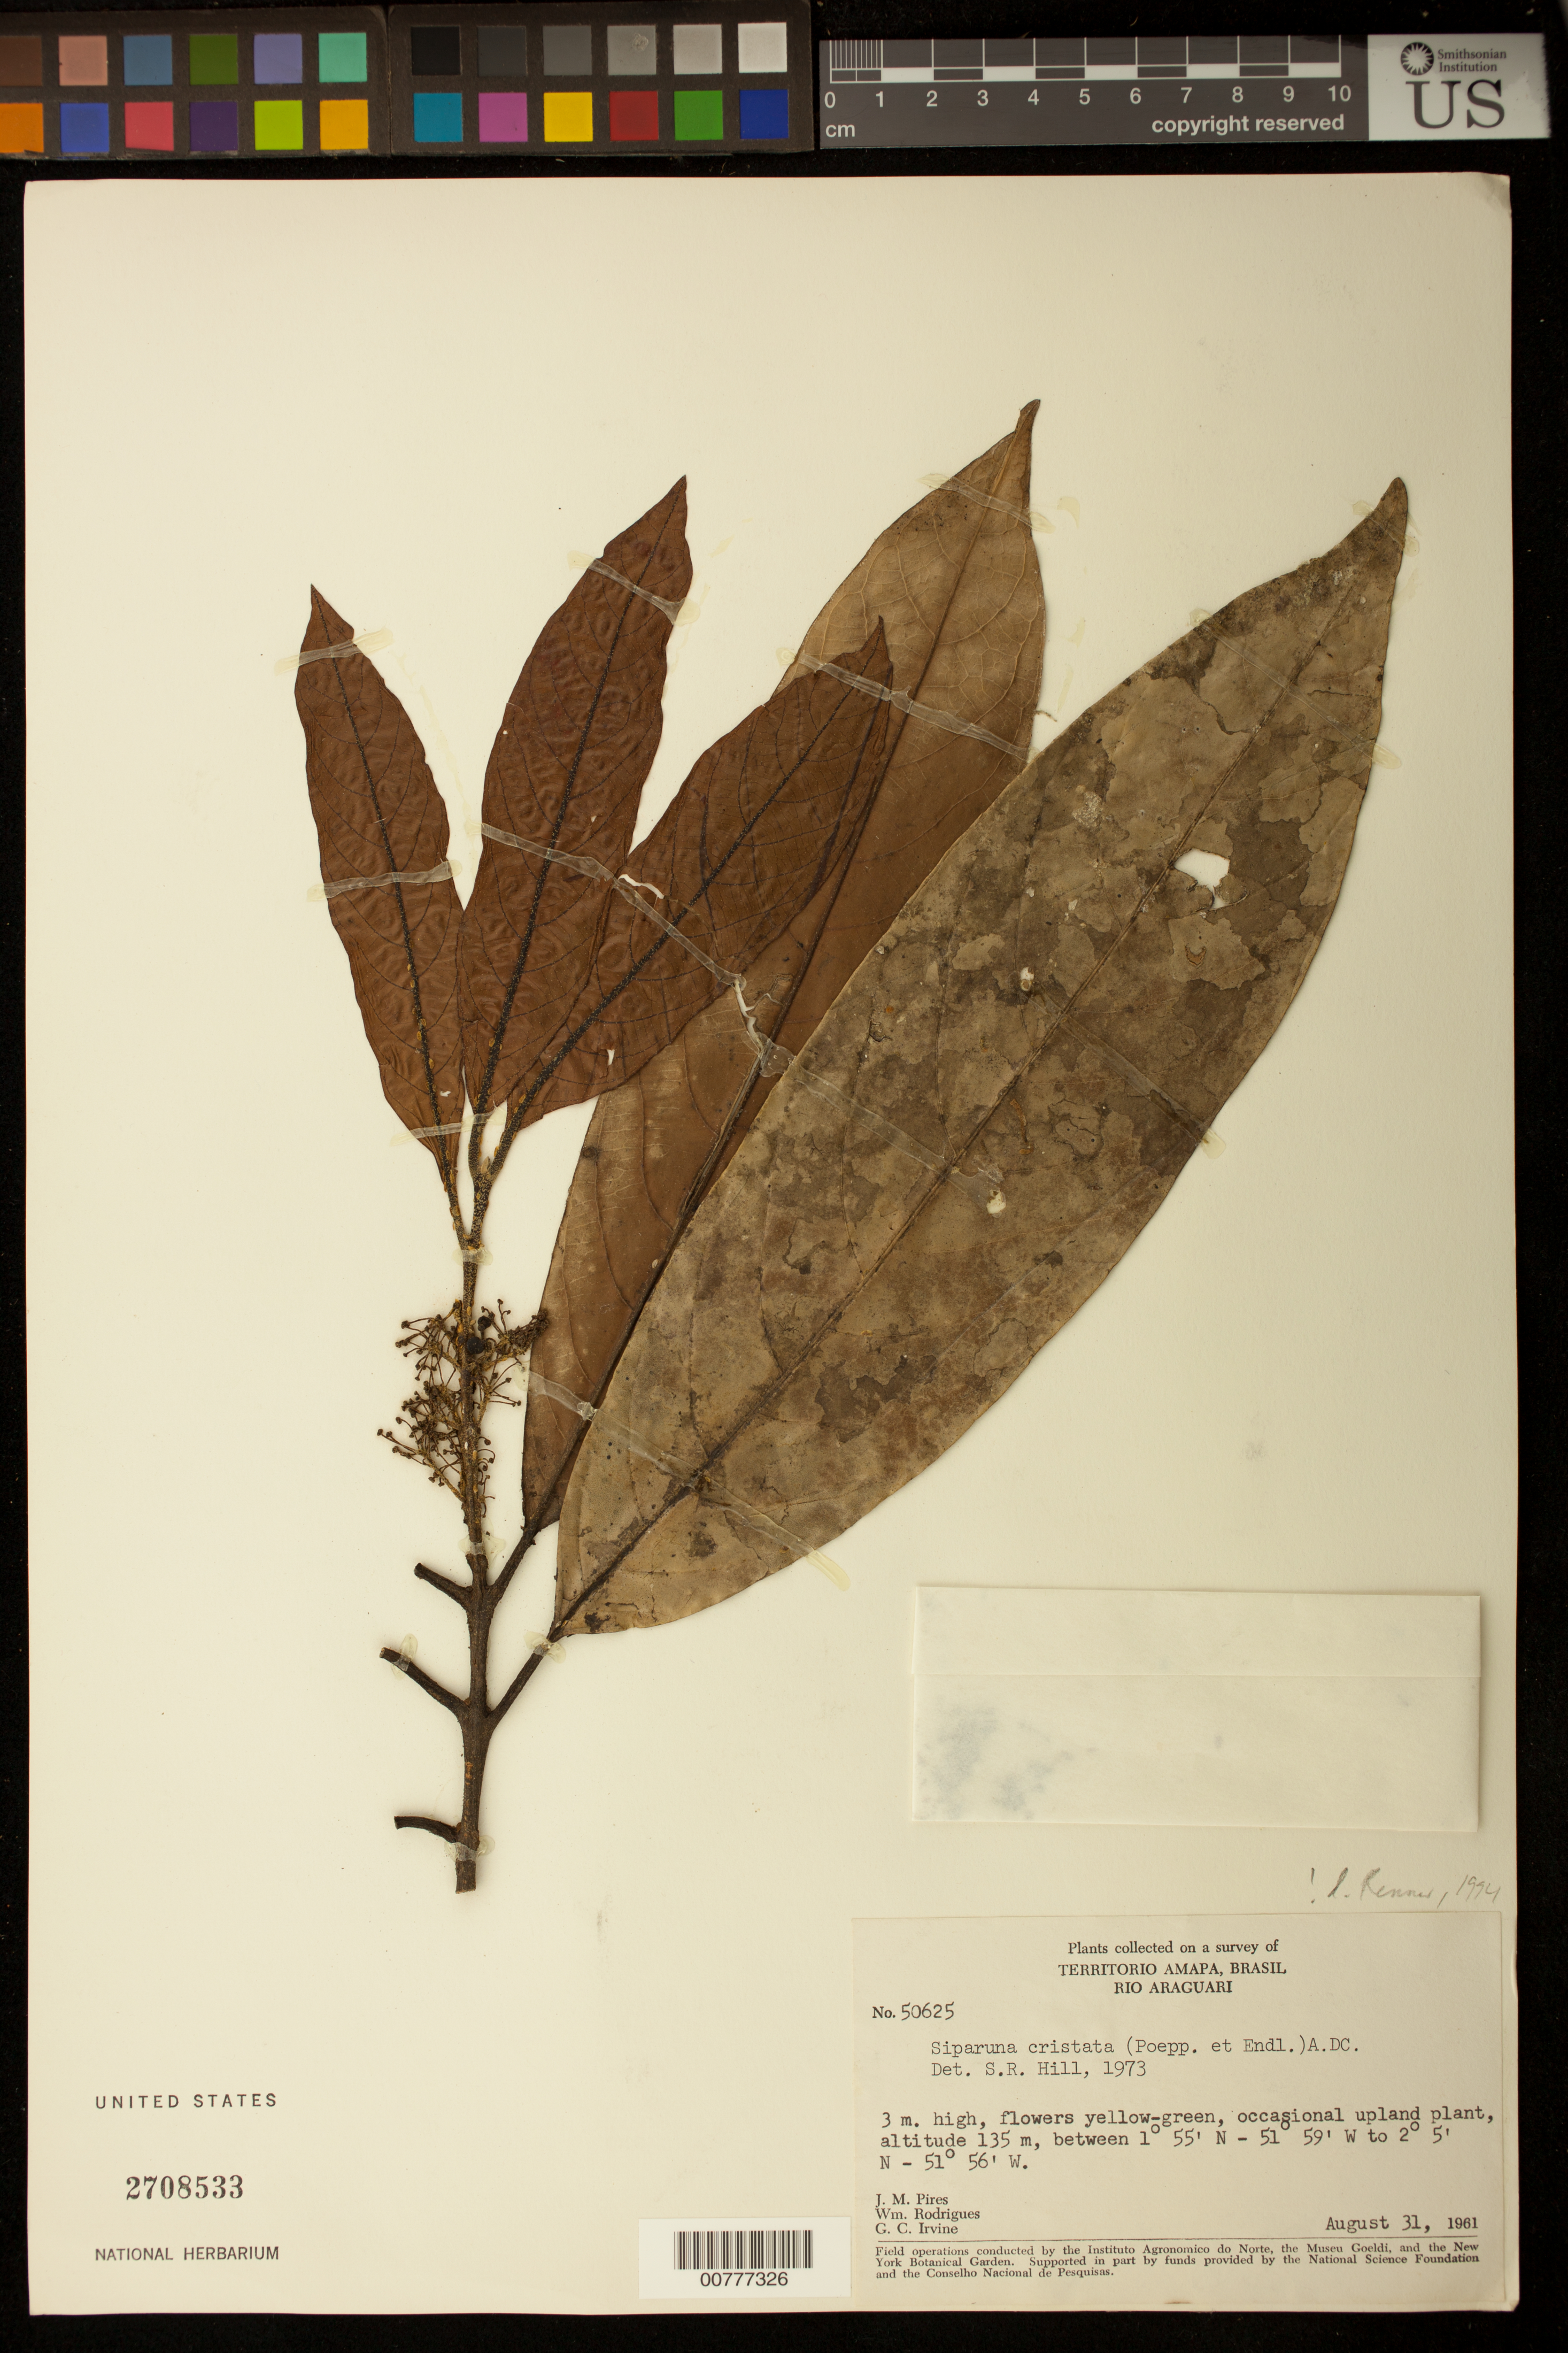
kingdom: Plantae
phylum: Tracheophyta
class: Magnoliopsida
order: Laurales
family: Siparunaceae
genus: Siparuna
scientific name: Siparuna cristata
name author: (Poepp. & Endl.) A. DC.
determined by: Renner, S. S.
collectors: J. M. Pires, W. A. Rodrigues & G. Irvine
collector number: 50625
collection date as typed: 31-Aug-61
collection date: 1961-08-31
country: Brazil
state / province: Amapá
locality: Río Araguari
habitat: Upland plant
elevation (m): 135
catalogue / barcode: US 2708533